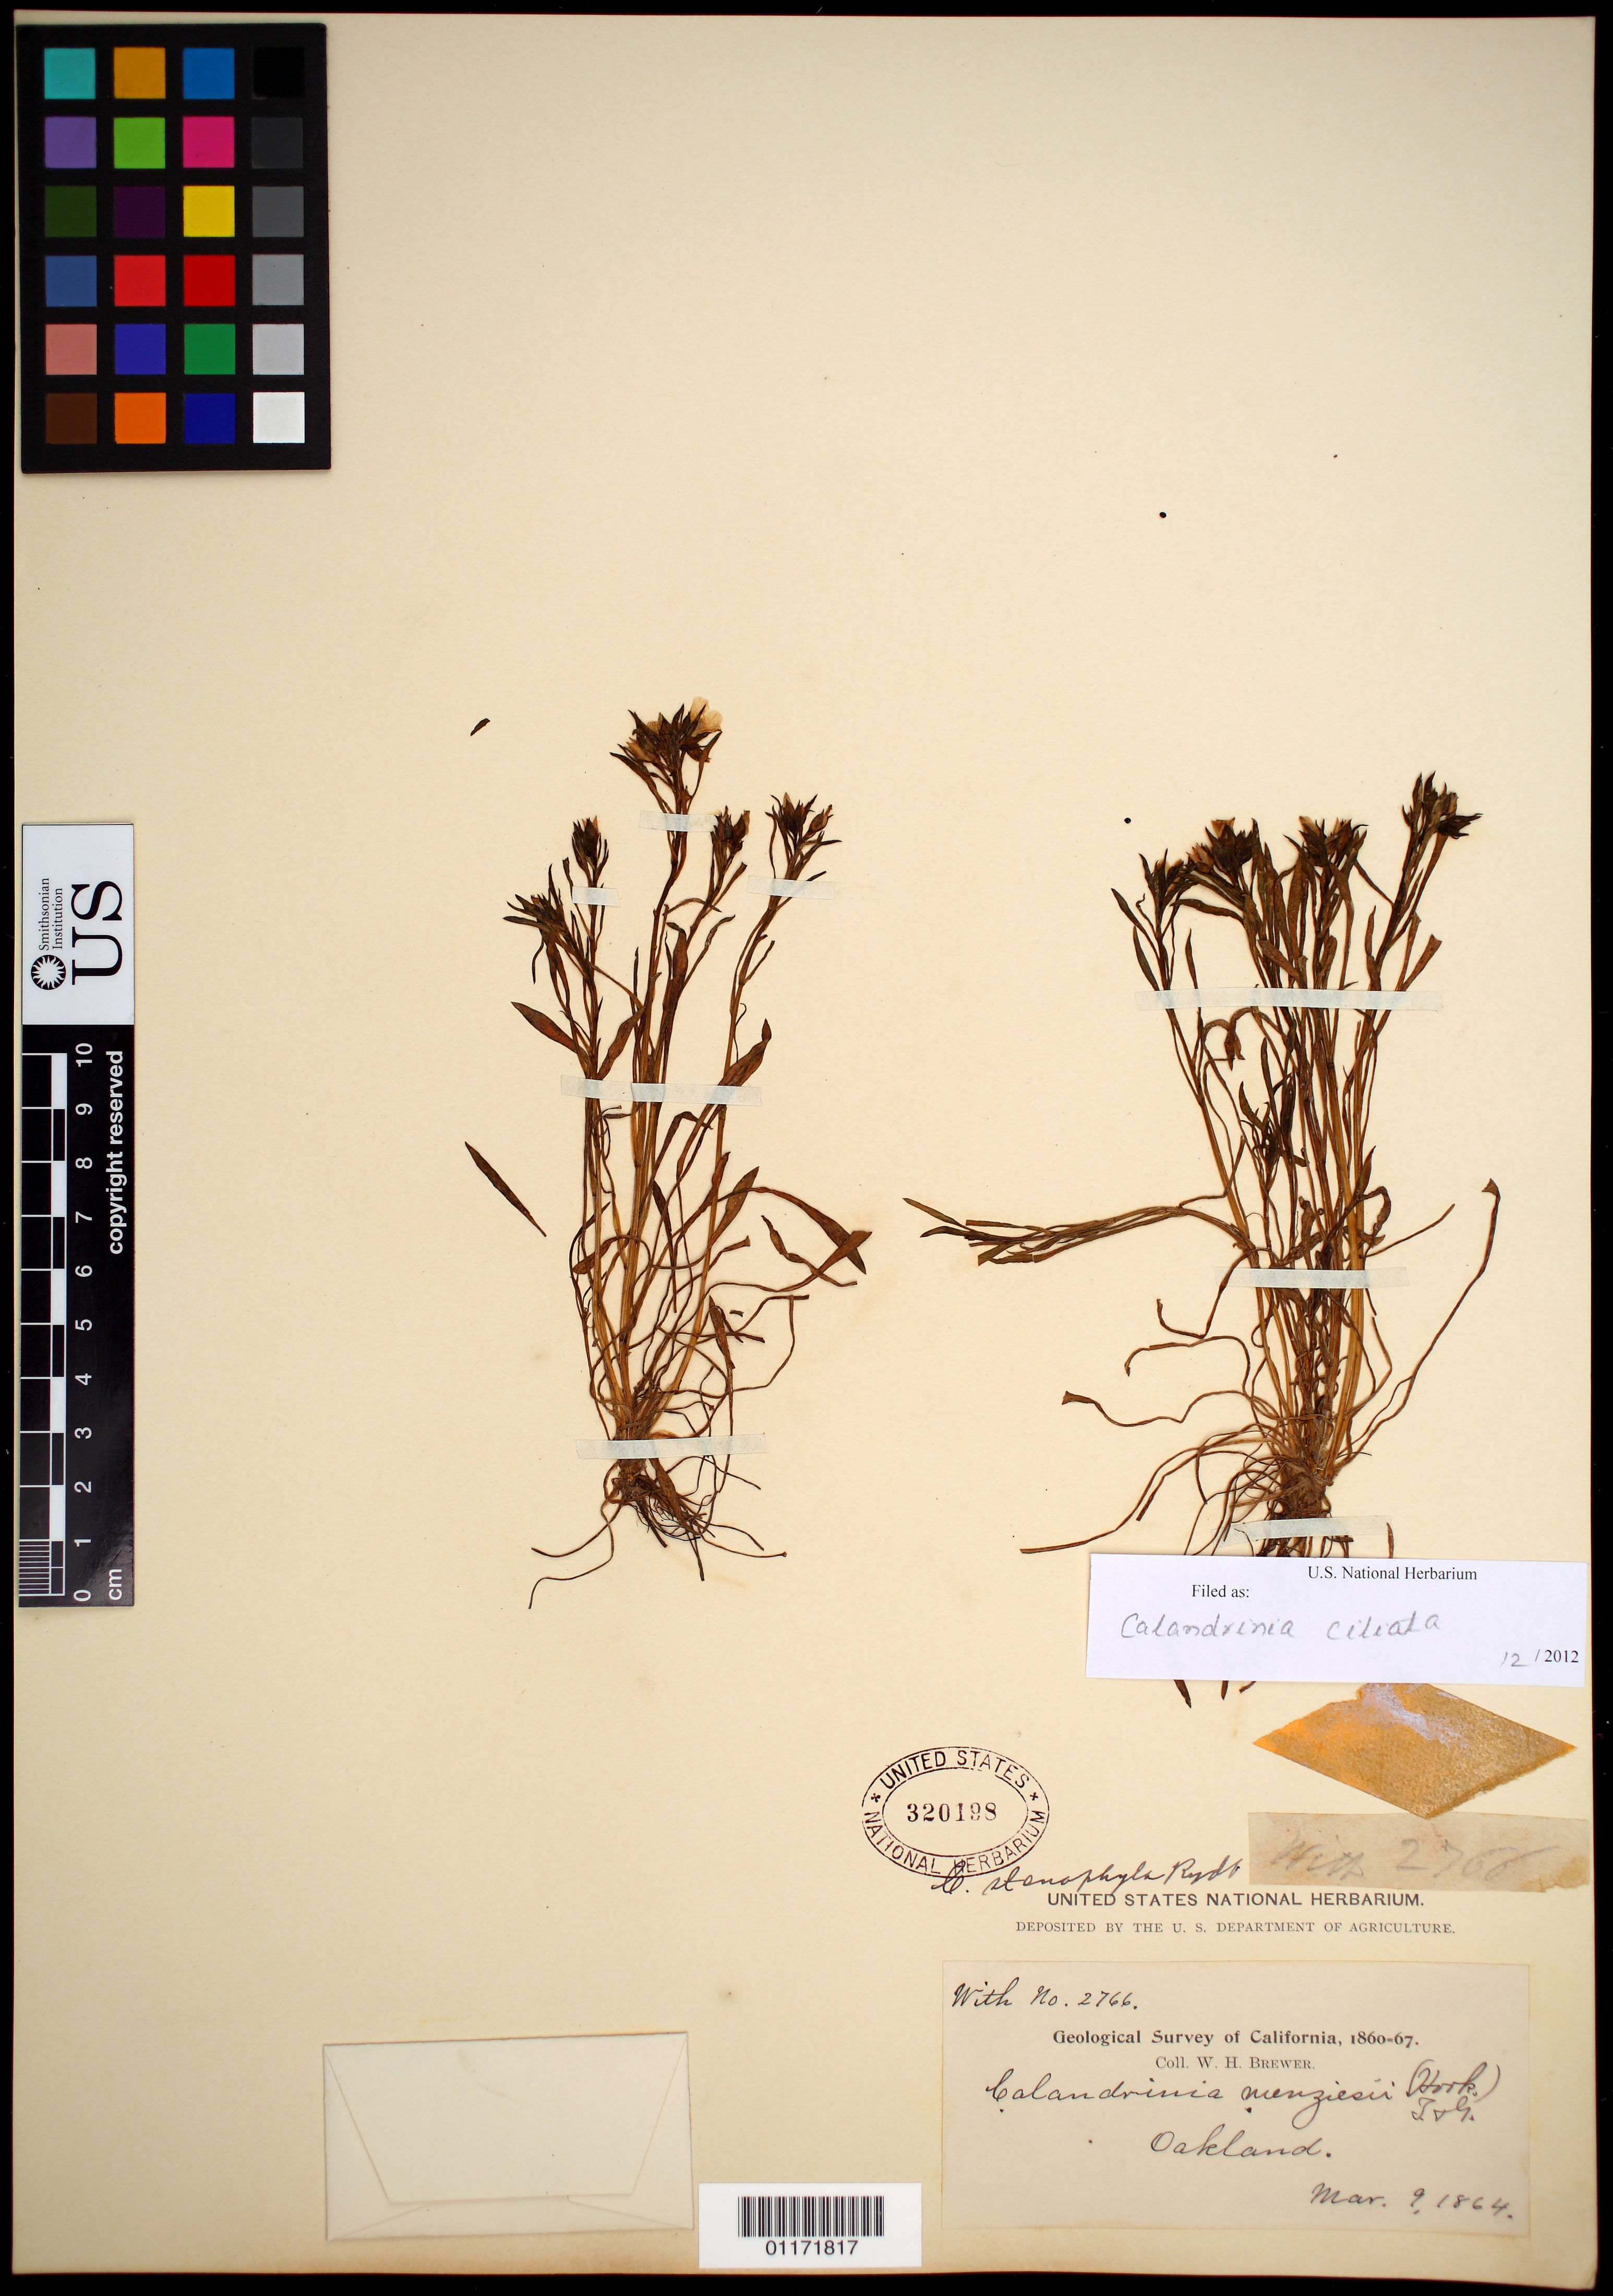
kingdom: Plantae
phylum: Tracheophyta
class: Magnoliopsida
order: Caryophyllales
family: Montiaceae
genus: Calandrinia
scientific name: Calandrinia ciliata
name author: (Ruiz & Pav.) DC.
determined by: Strong, Mark T., (BOT), Smithsonian Institution - National Museum of Natural History (UNITED STATES)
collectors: W. H. Brewer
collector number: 2766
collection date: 1864-03-09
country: United States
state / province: California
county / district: Alameda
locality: Oakland.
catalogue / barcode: US 320198